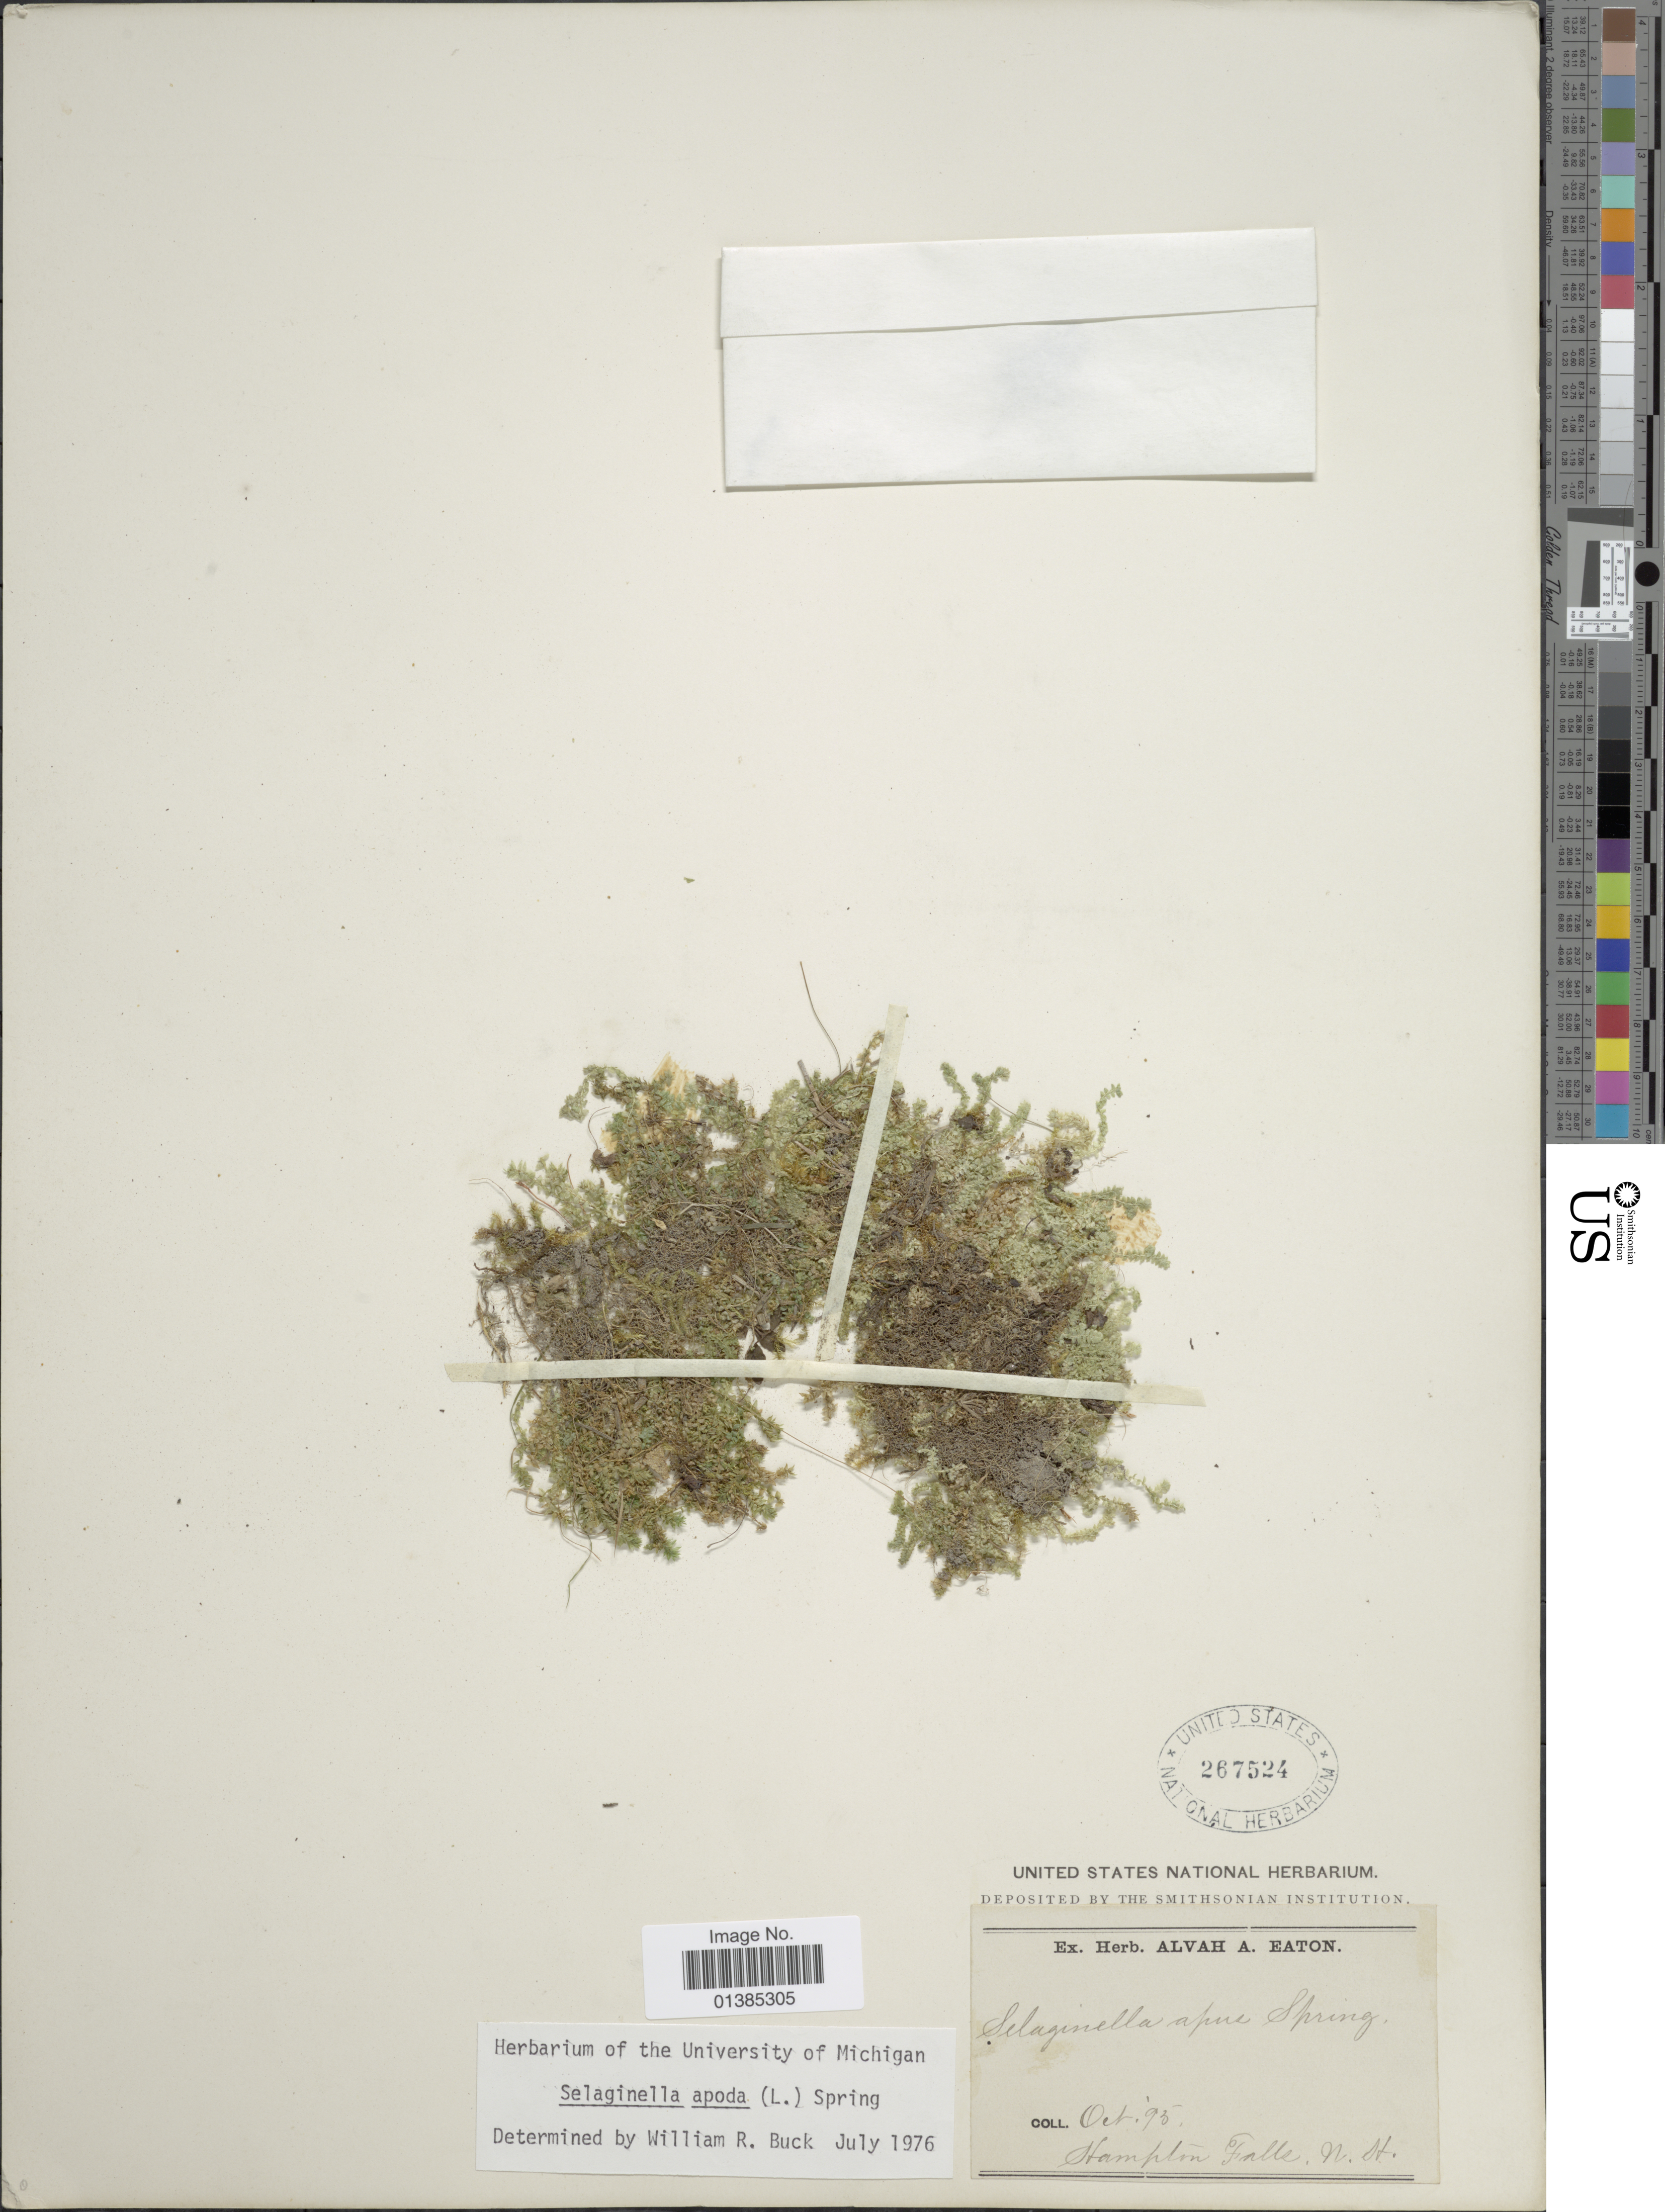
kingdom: Plantae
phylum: Tracheophyta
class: Lycopodiopsida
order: Selaginellales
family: Selaginellaceae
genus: Selaginella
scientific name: Selaginella apus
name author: Spring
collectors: A. A. Eaton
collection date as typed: Transcribed d/m/y: /10/95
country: United States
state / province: New Hampshire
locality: Hampton Falls.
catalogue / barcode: US 267524